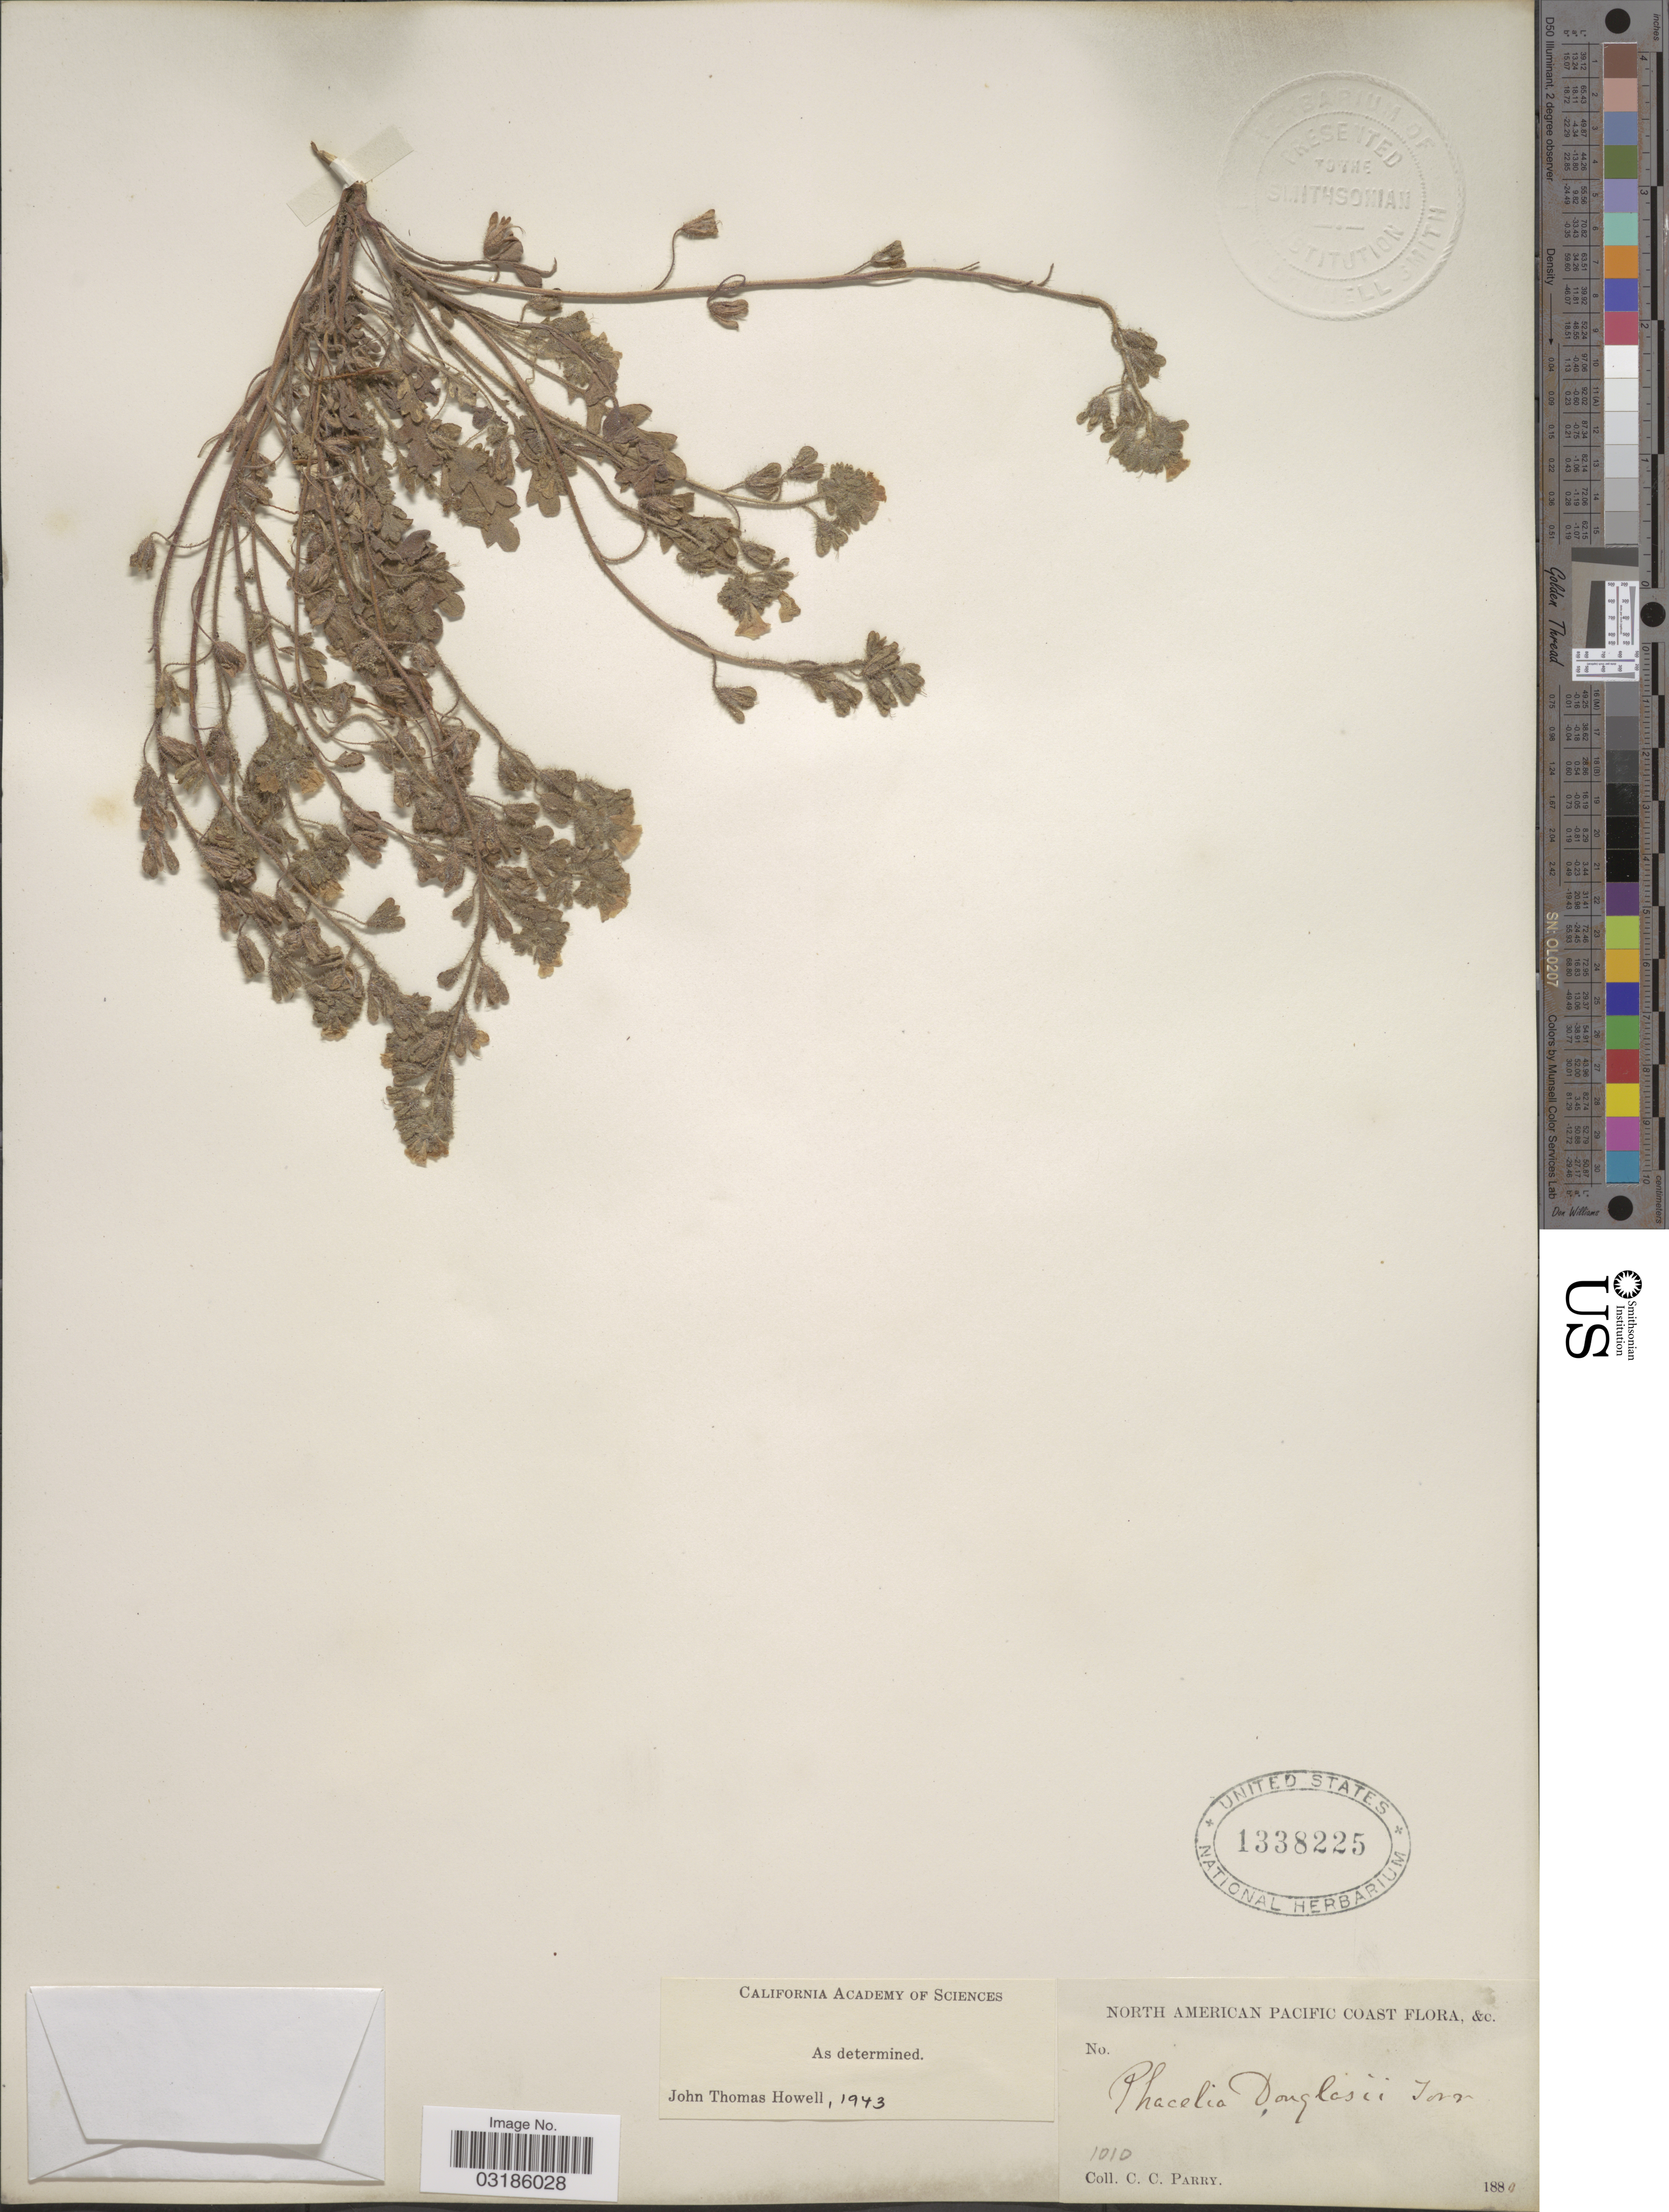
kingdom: Plantae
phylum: Tracheophyta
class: Magnoliopsida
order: Boraginales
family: Hydrophyllaceae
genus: Phacelia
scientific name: Phacelia douglasii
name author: (Benth.) Torr.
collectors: C. C. Parry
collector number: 1010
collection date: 1880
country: United States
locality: North American Pacific Coast.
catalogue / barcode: US 1338225